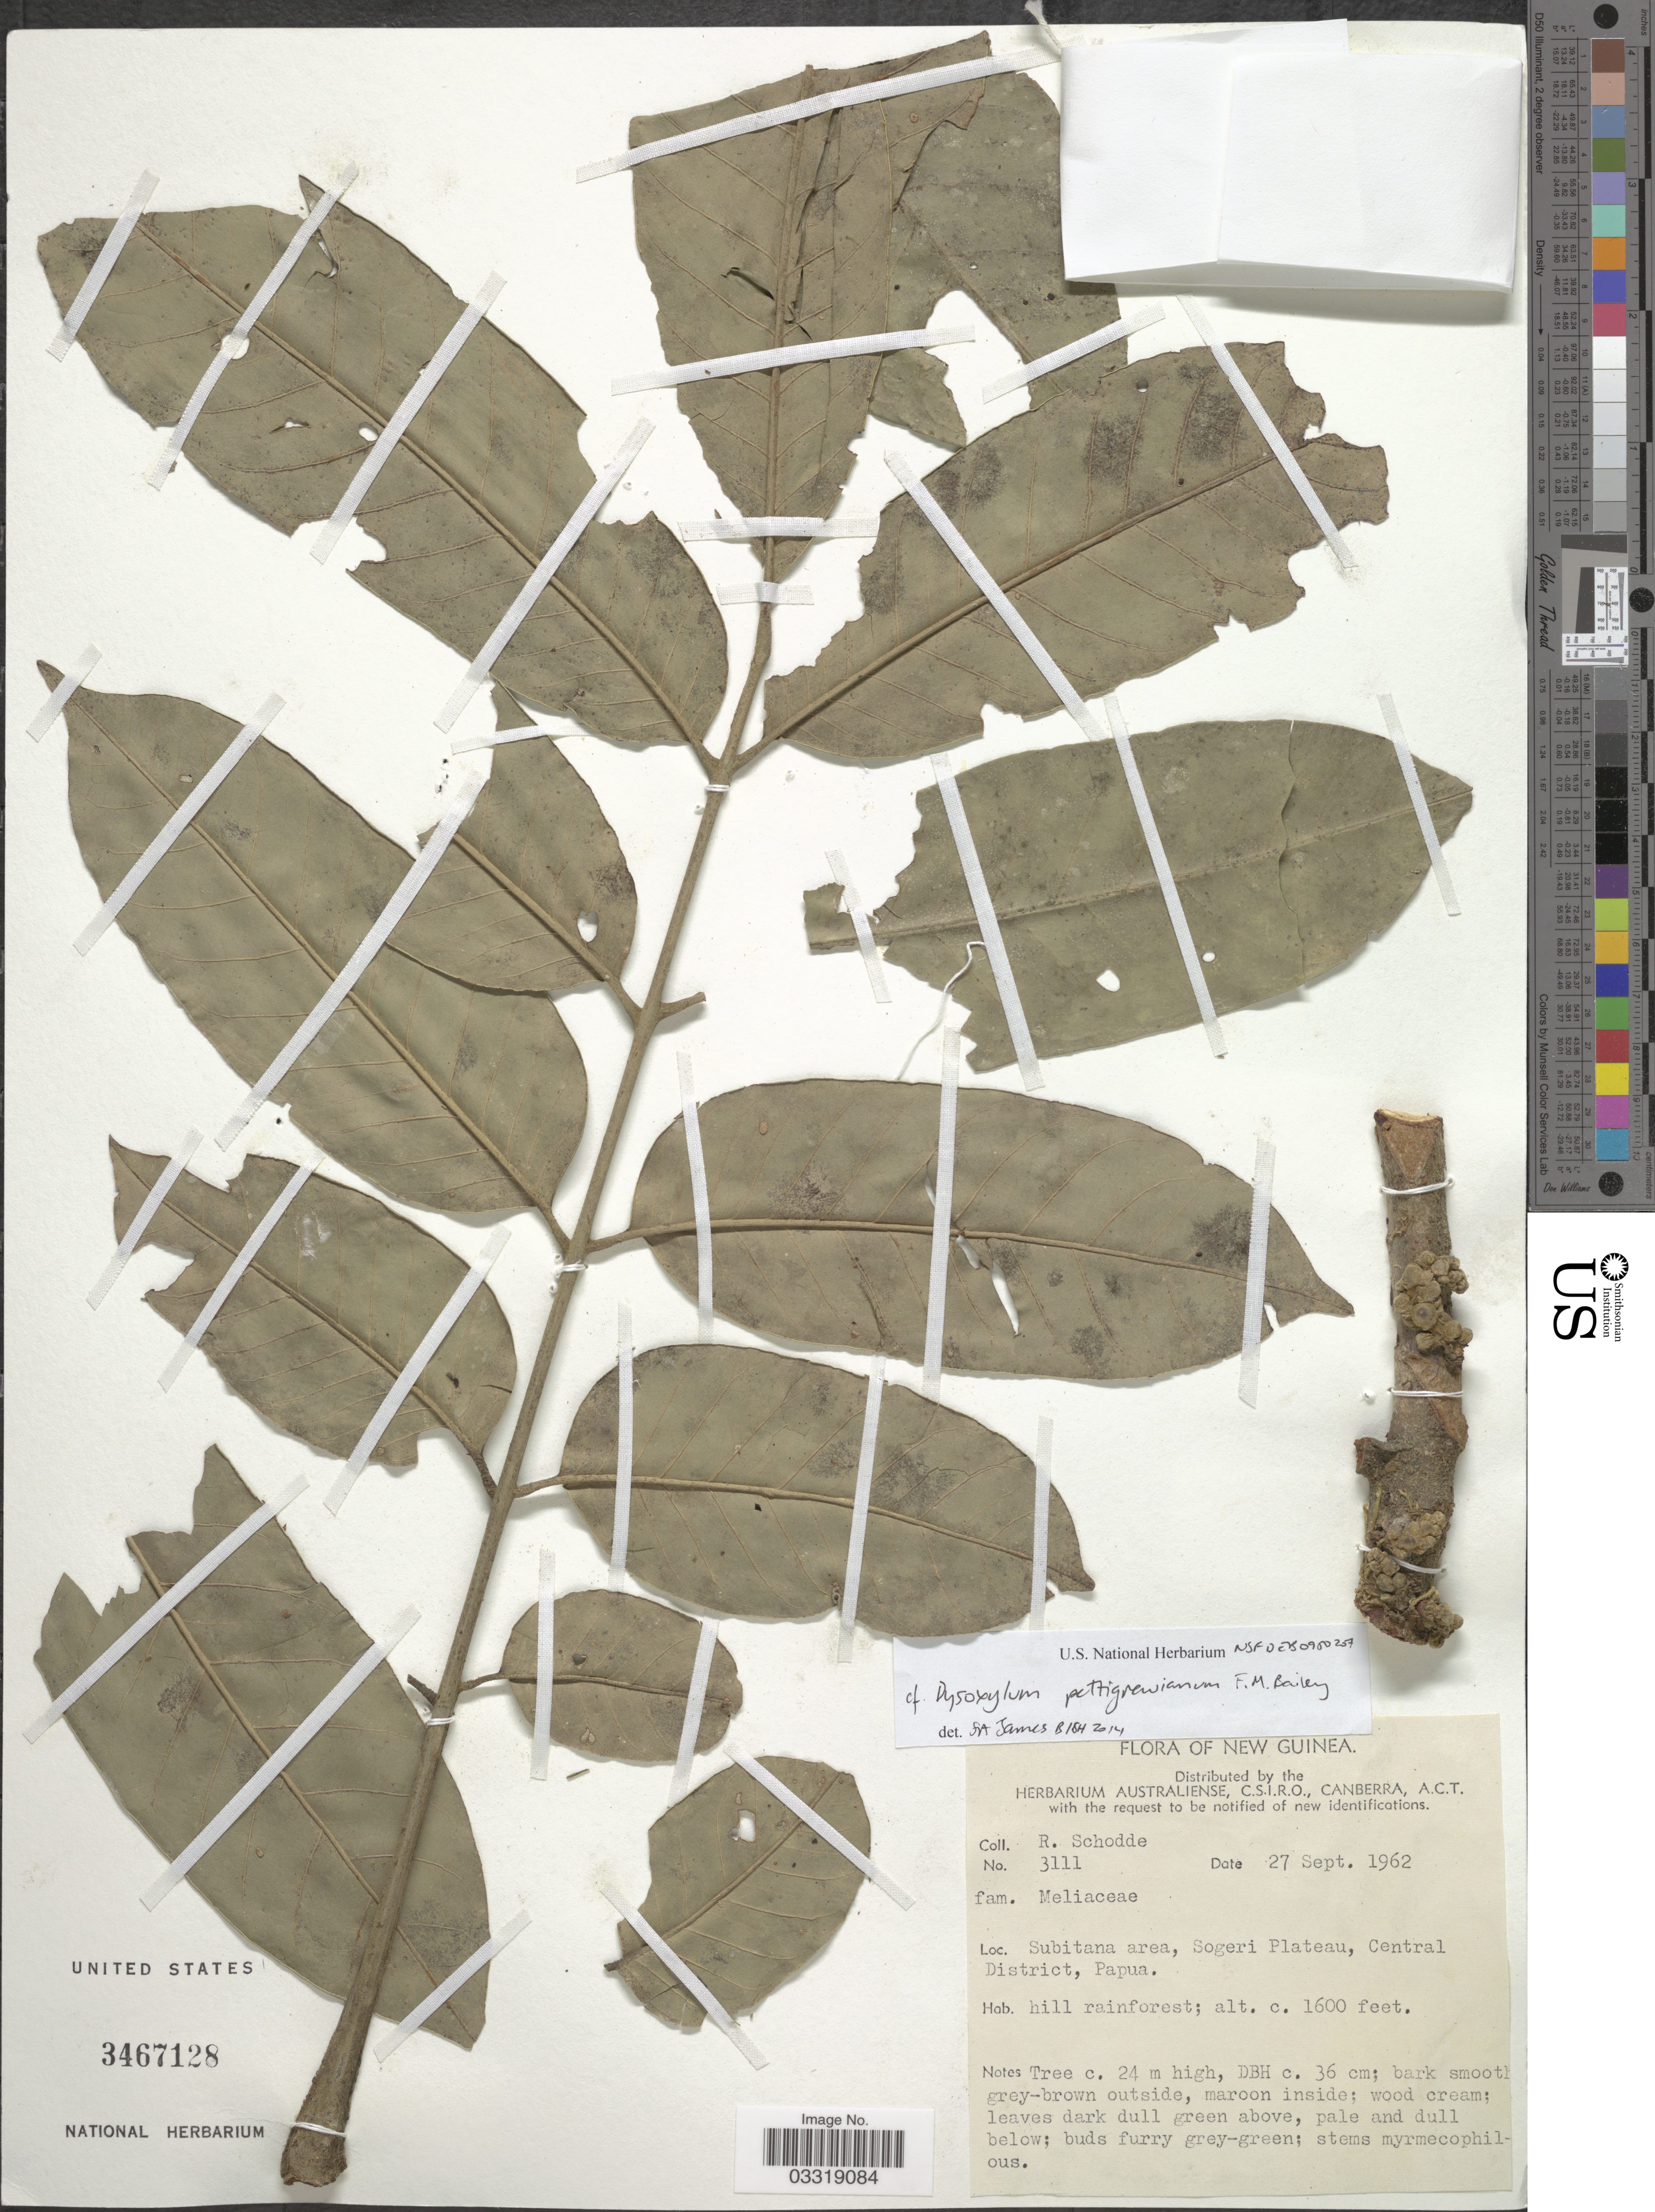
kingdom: Plantae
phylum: Tracheophyta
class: Magnoliopsida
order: Sapindales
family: Meliaceae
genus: Didymocheton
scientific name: Didymocheton pettigrewianus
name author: (F.M. Bailey) Hauenschild & Holzmeyer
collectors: R. Schodde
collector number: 3111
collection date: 1962-08-27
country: Papua New Guinea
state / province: Central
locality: New Guinea. Subitana area, Sogeri Plateau, Central District, Papua.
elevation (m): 488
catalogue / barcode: US 3467128